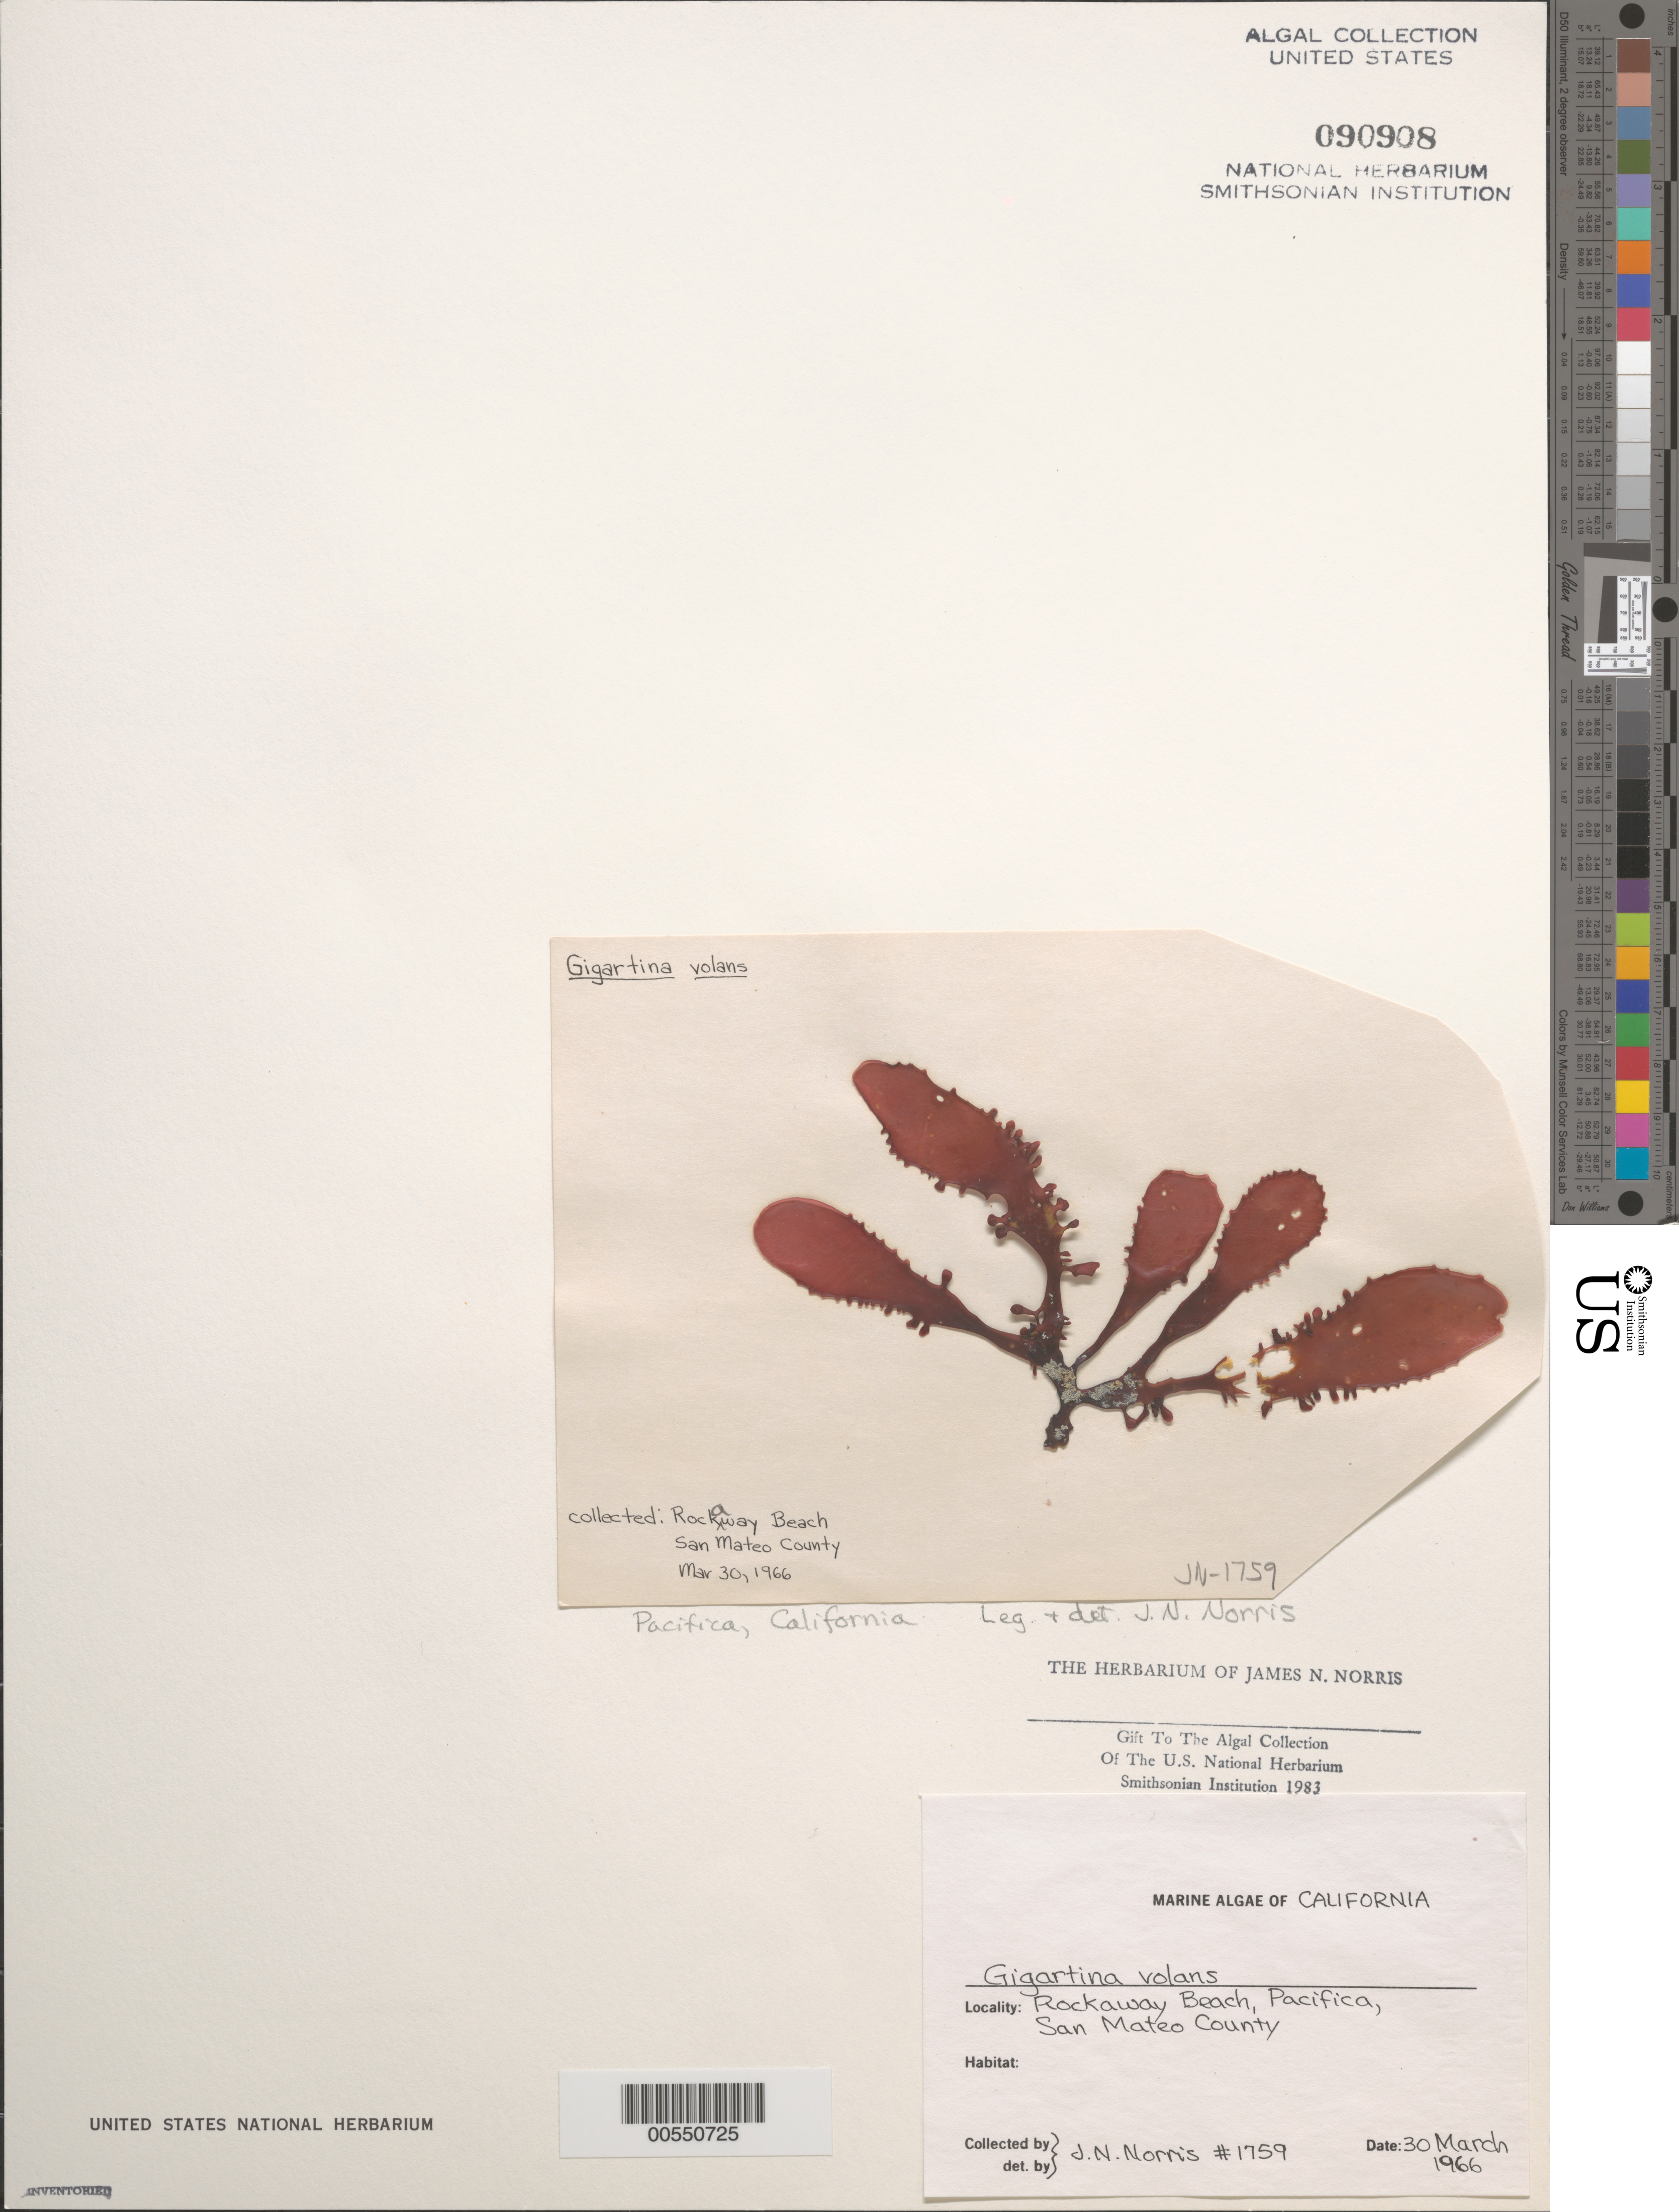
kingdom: Plantae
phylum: Rhodophyta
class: Florideophyceae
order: Gigartinales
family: Gigartinaceae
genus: Mazzaella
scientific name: Mazzaella volans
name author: (C. Agardh) Fredericq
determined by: Algae name updating Project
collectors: J. N. Norris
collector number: JN-1759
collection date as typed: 30 Mar 1966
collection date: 1966-03-30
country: United States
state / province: California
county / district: San Mateo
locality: Rockaway Beach, Pacifica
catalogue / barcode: US 90908